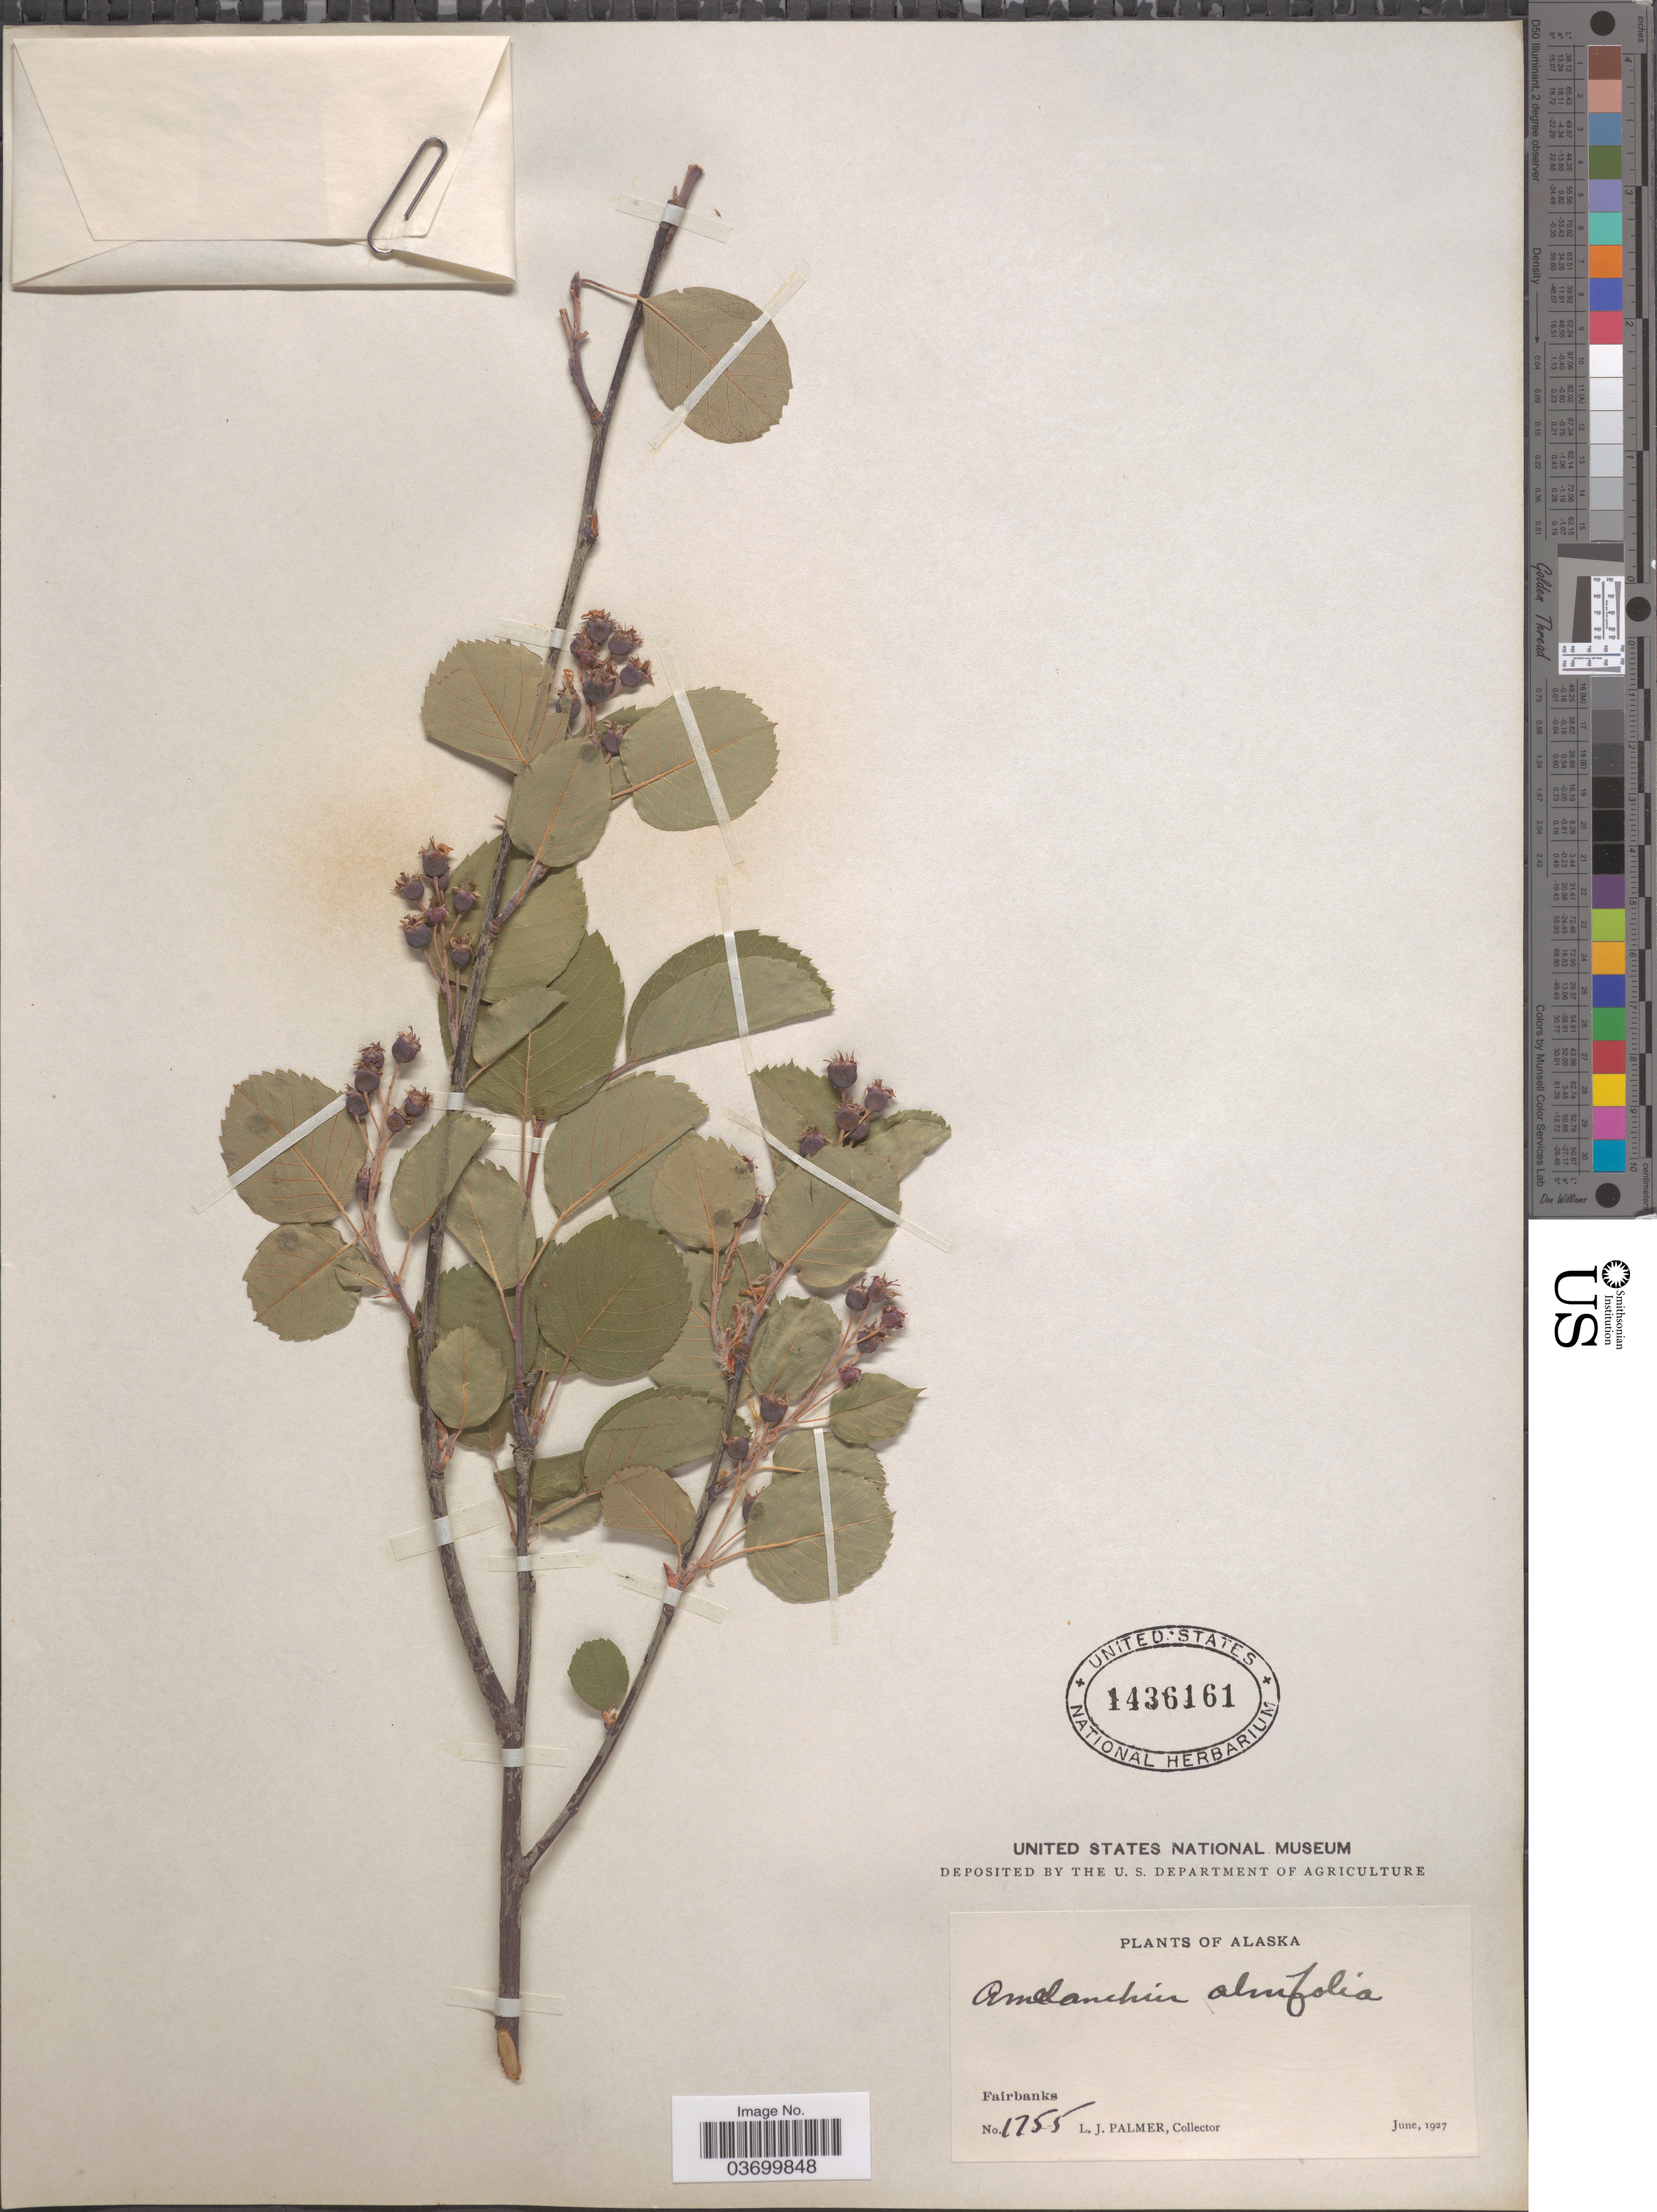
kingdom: Plantae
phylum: Tracheophyta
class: Magnoliopsida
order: Rosales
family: Rosaceae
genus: Amelanchier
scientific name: Amelanchier alnifolia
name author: (Nutt.) Nutt. ex M. Roem.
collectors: L. J. Palmer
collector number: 1755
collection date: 1927-06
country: United States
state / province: Alaska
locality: Fairbanks.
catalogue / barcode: US 1436161